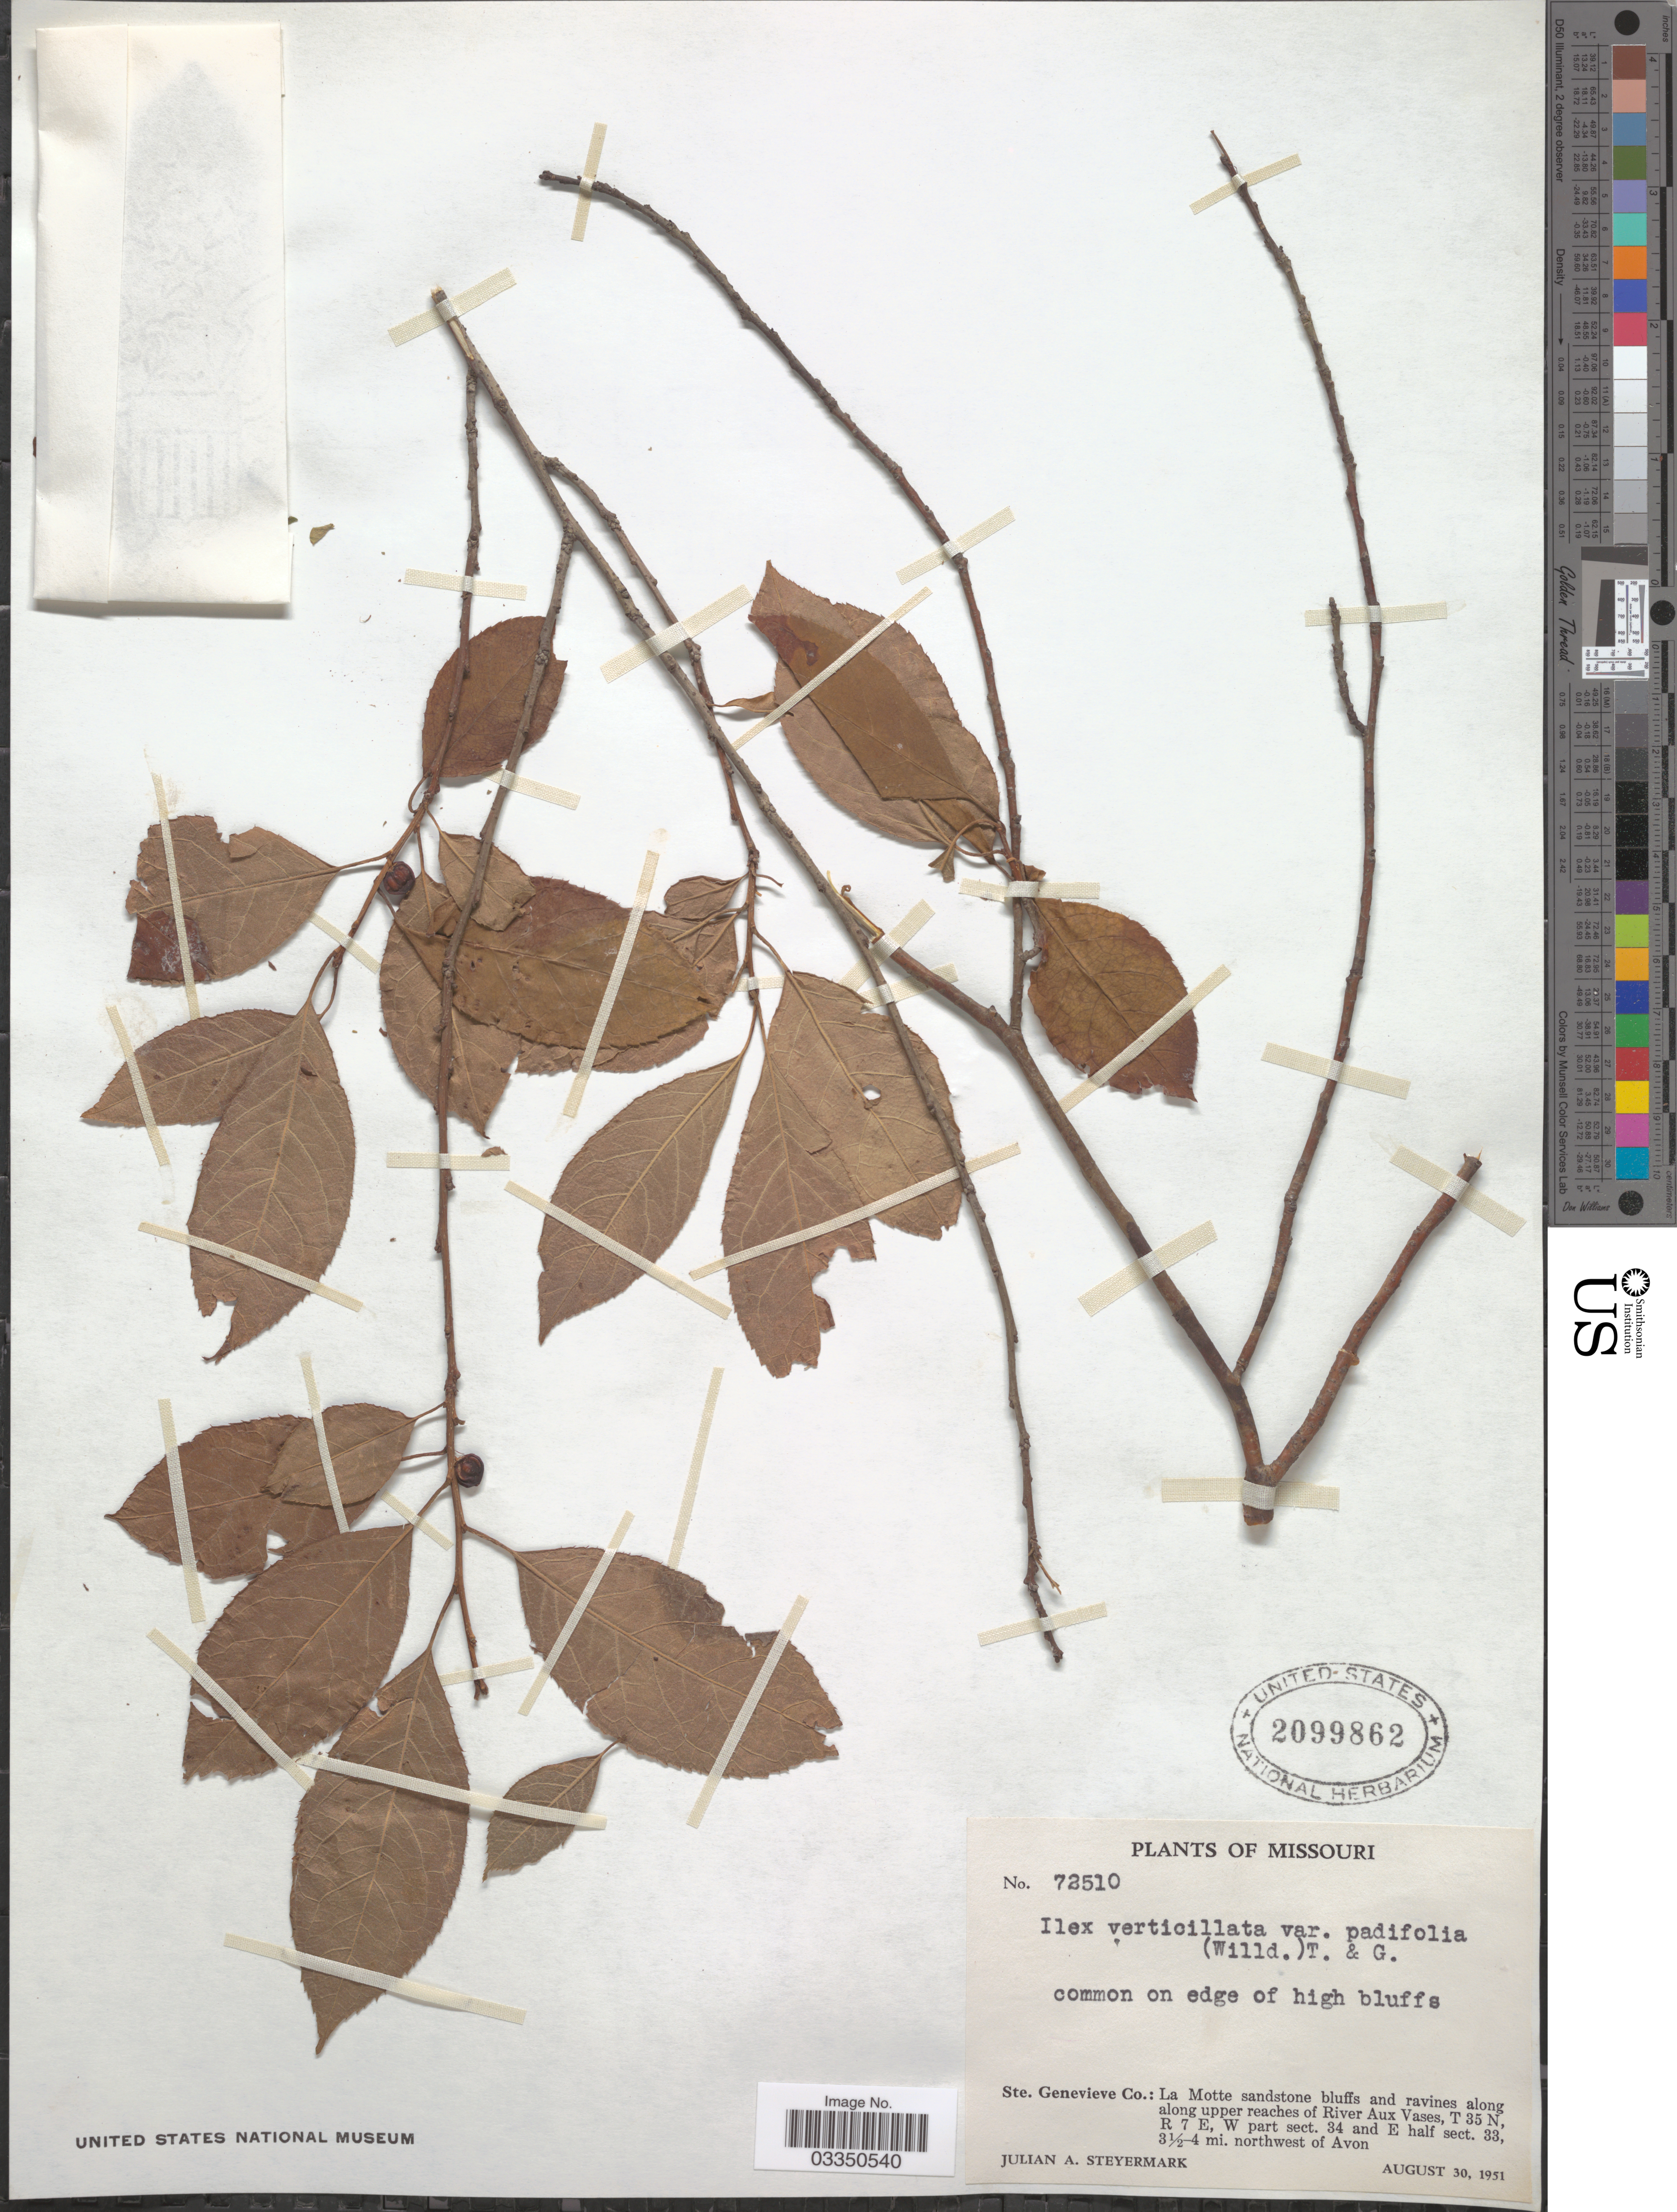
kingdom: Plantae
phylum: Tracheophyta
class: Magnoliopsida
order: Aquifoliales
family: Aquifoliaceae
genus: Ilex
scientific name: Ilex verticillata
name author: (L.) A. Gray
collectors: J. Steyermark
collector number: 72510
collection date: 1951-08-30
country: United States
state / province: Missouri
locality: Ste. Genevieve Co.: La Motte sandstone bluffs and ravines along along upper reaches of River Aux Vases, T 35 N, R 7 E, W part sect. 34 and E half sect. 33, 3½-4 mi. northwest of Avon.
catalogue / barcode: US 2099862